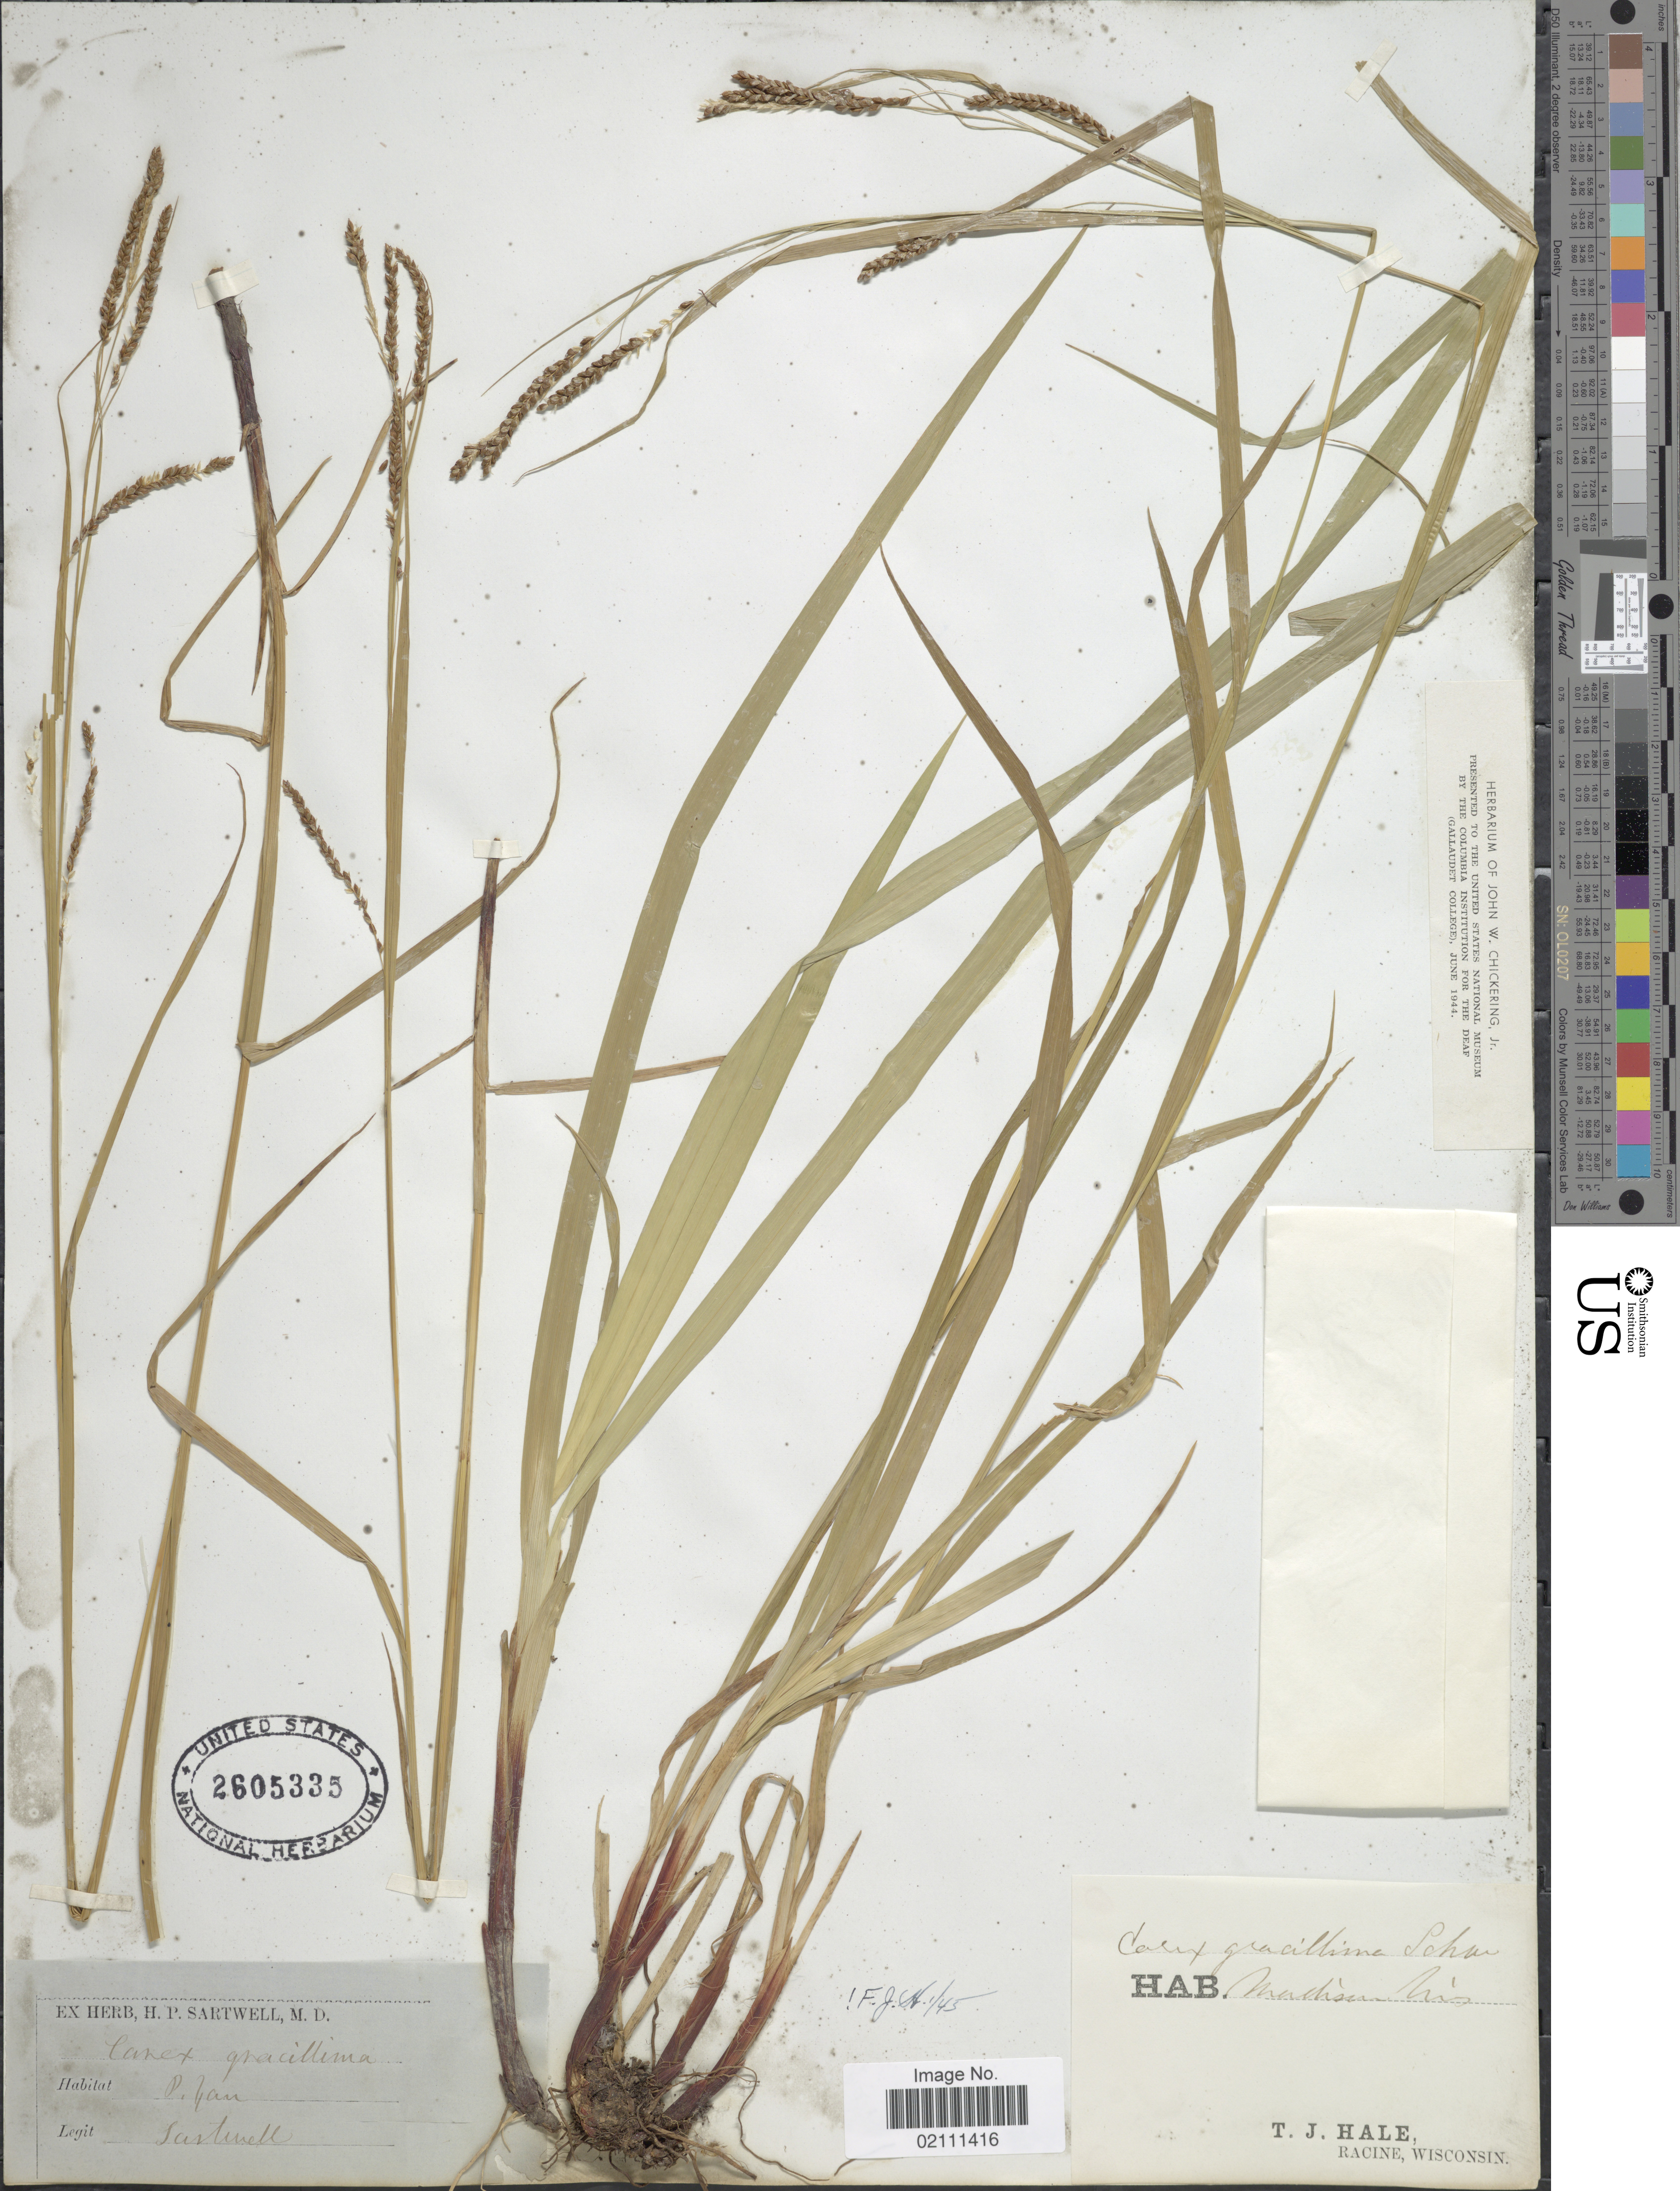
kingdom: Plantae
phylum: Tracheophyta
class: Liliopsida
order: Poales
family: Cyperaceae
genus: Carex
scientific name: Carex gracillima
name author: Schwein.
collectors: H. P. Sartwell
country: United States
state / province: New York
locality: Penn Yan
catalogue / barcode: US 2605335